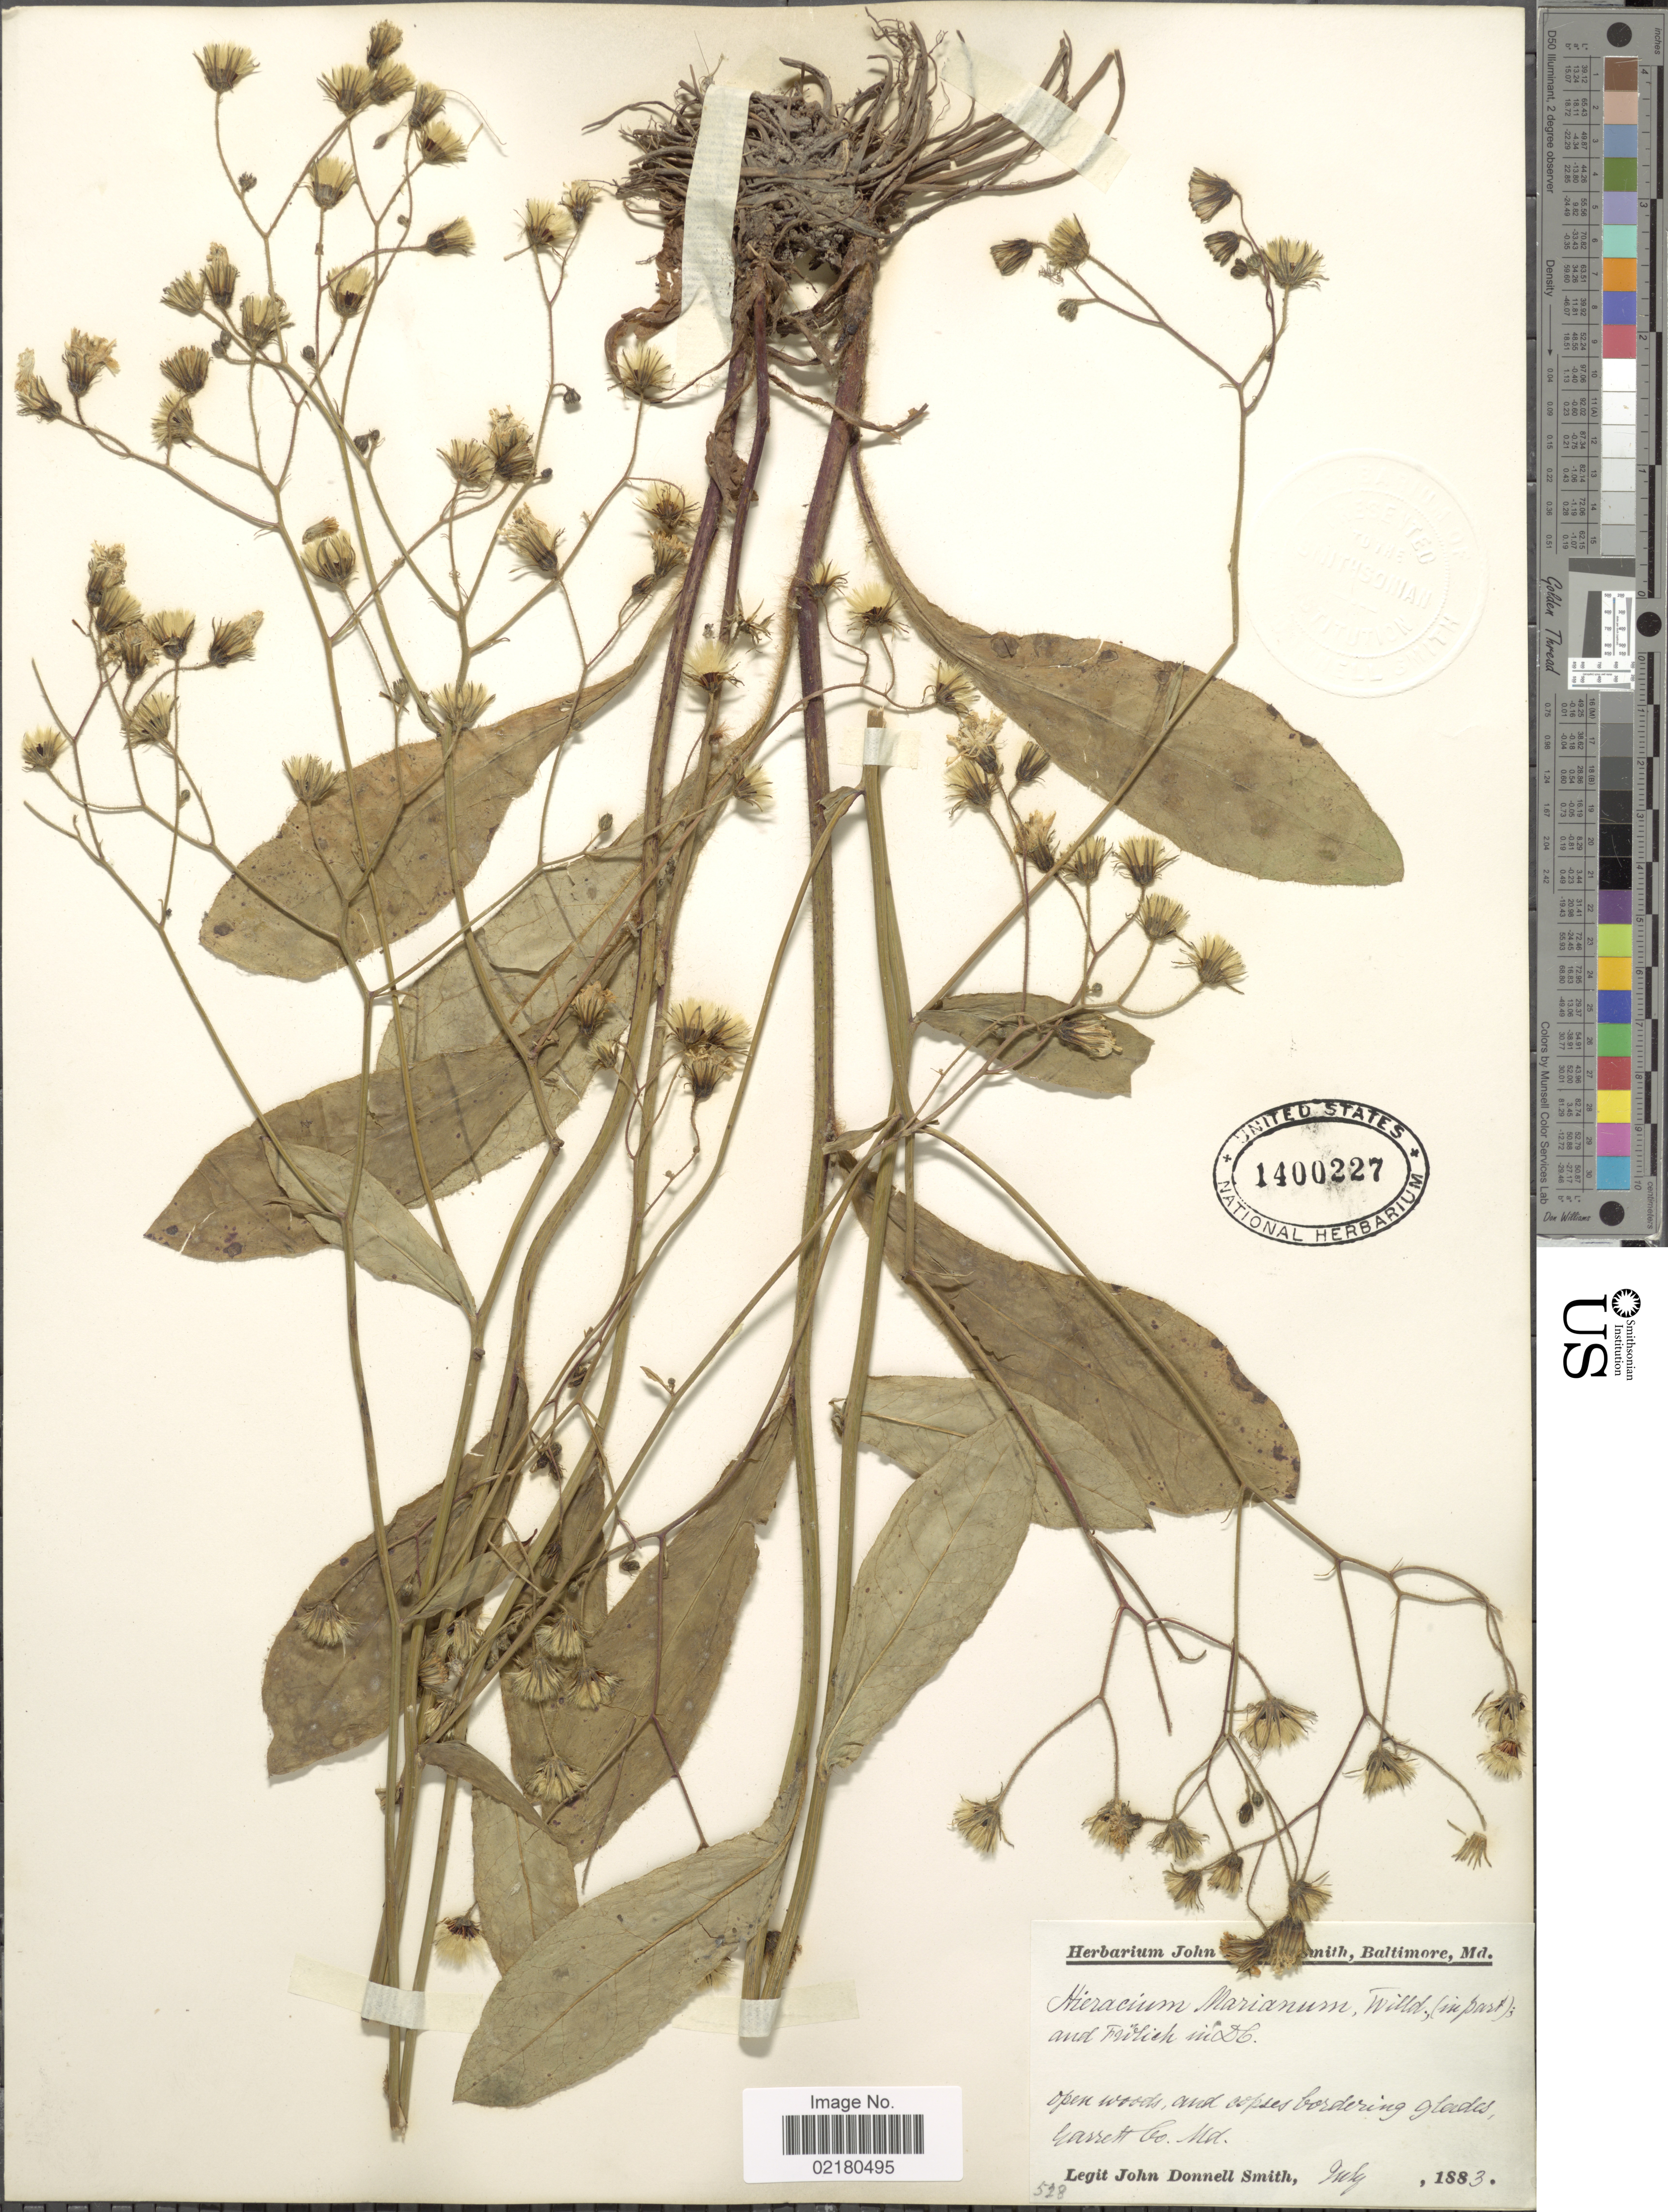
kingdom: Plantae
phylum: Tracheophyta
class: Magnoliopsida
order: Asterales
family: Asteraceae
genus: Hieracium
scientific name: Hieracium marianum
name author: Willd.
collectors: J. Donnell Smith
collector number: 528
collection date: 1883-07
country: United States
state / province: Maryland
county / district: Garrett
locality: Garrett Co. Md.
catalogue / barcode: US 1400227